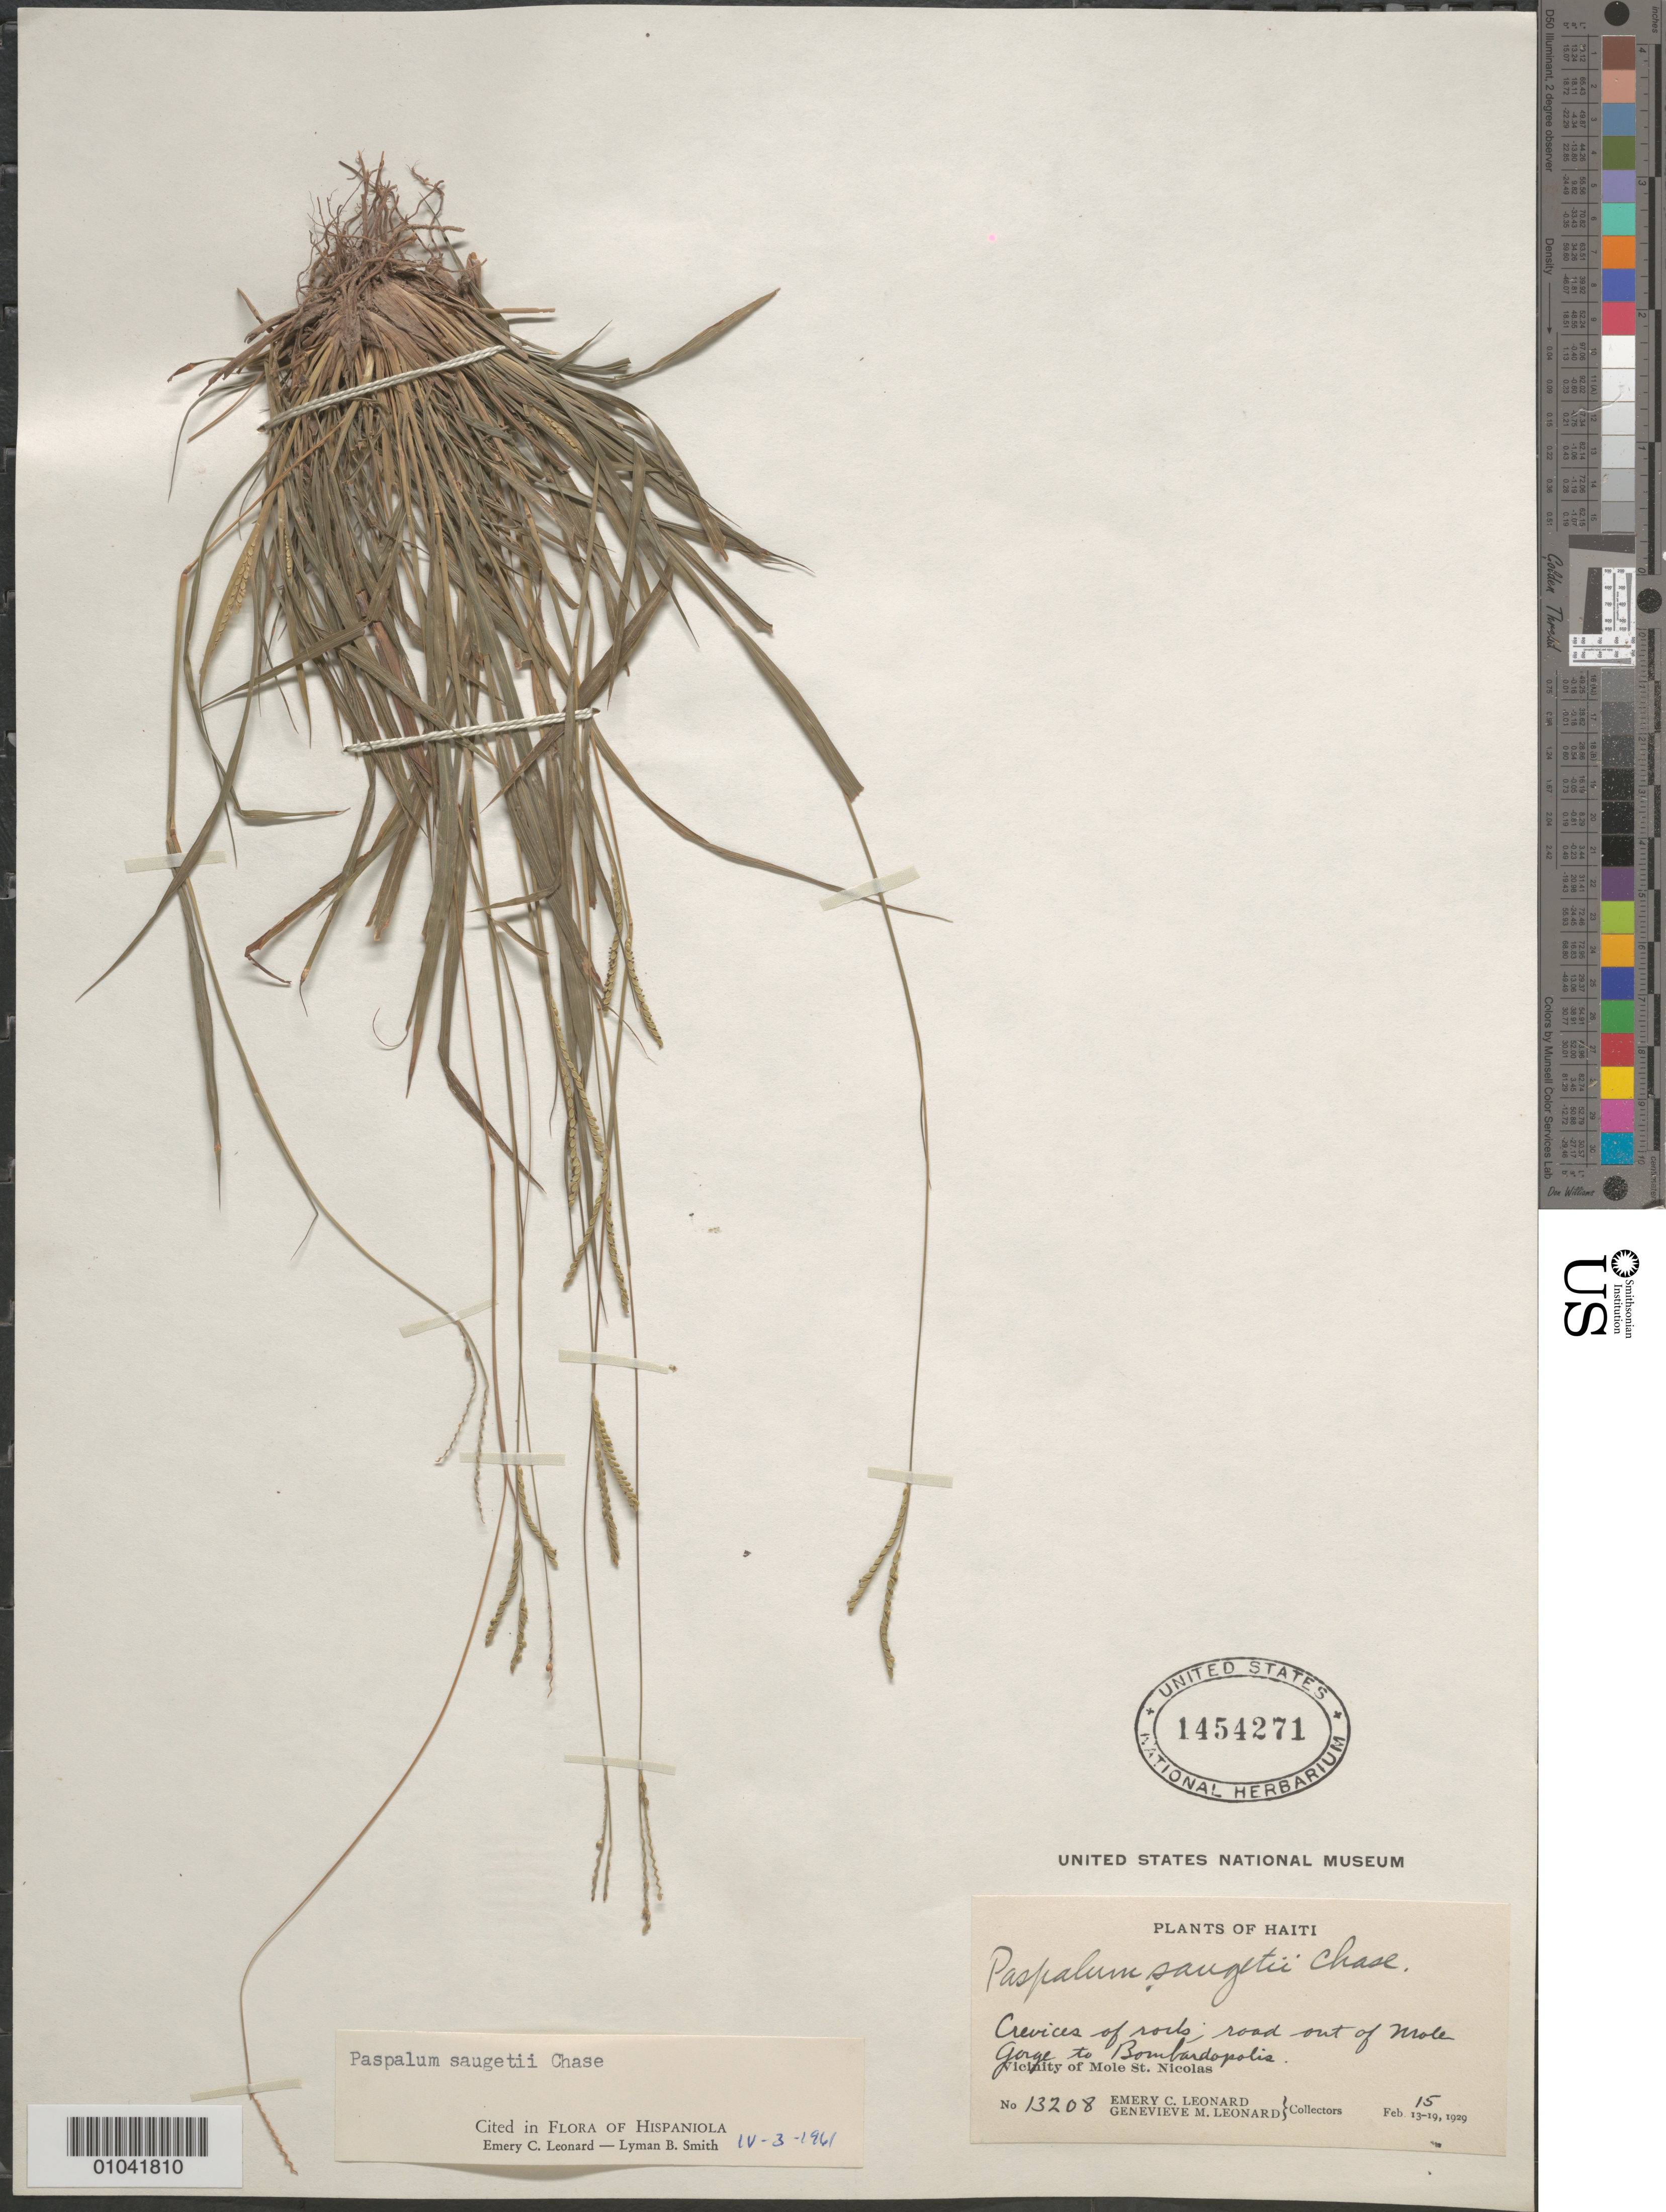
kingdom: Plantae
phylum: Tracheophyta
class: Liliopsida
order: Poales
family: Poaceae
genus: Paspalum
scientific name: Paspalum saugetii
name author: Chase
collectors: E. C. Leonard & G. M. Leonard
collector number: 13208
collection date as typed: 15 Feb 1929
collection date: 1929-02-15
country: Haiti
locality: Vicinity of Mole St. Nicolas, road out of Mole Gorge to Bombardopolis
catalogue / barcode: US 1454271